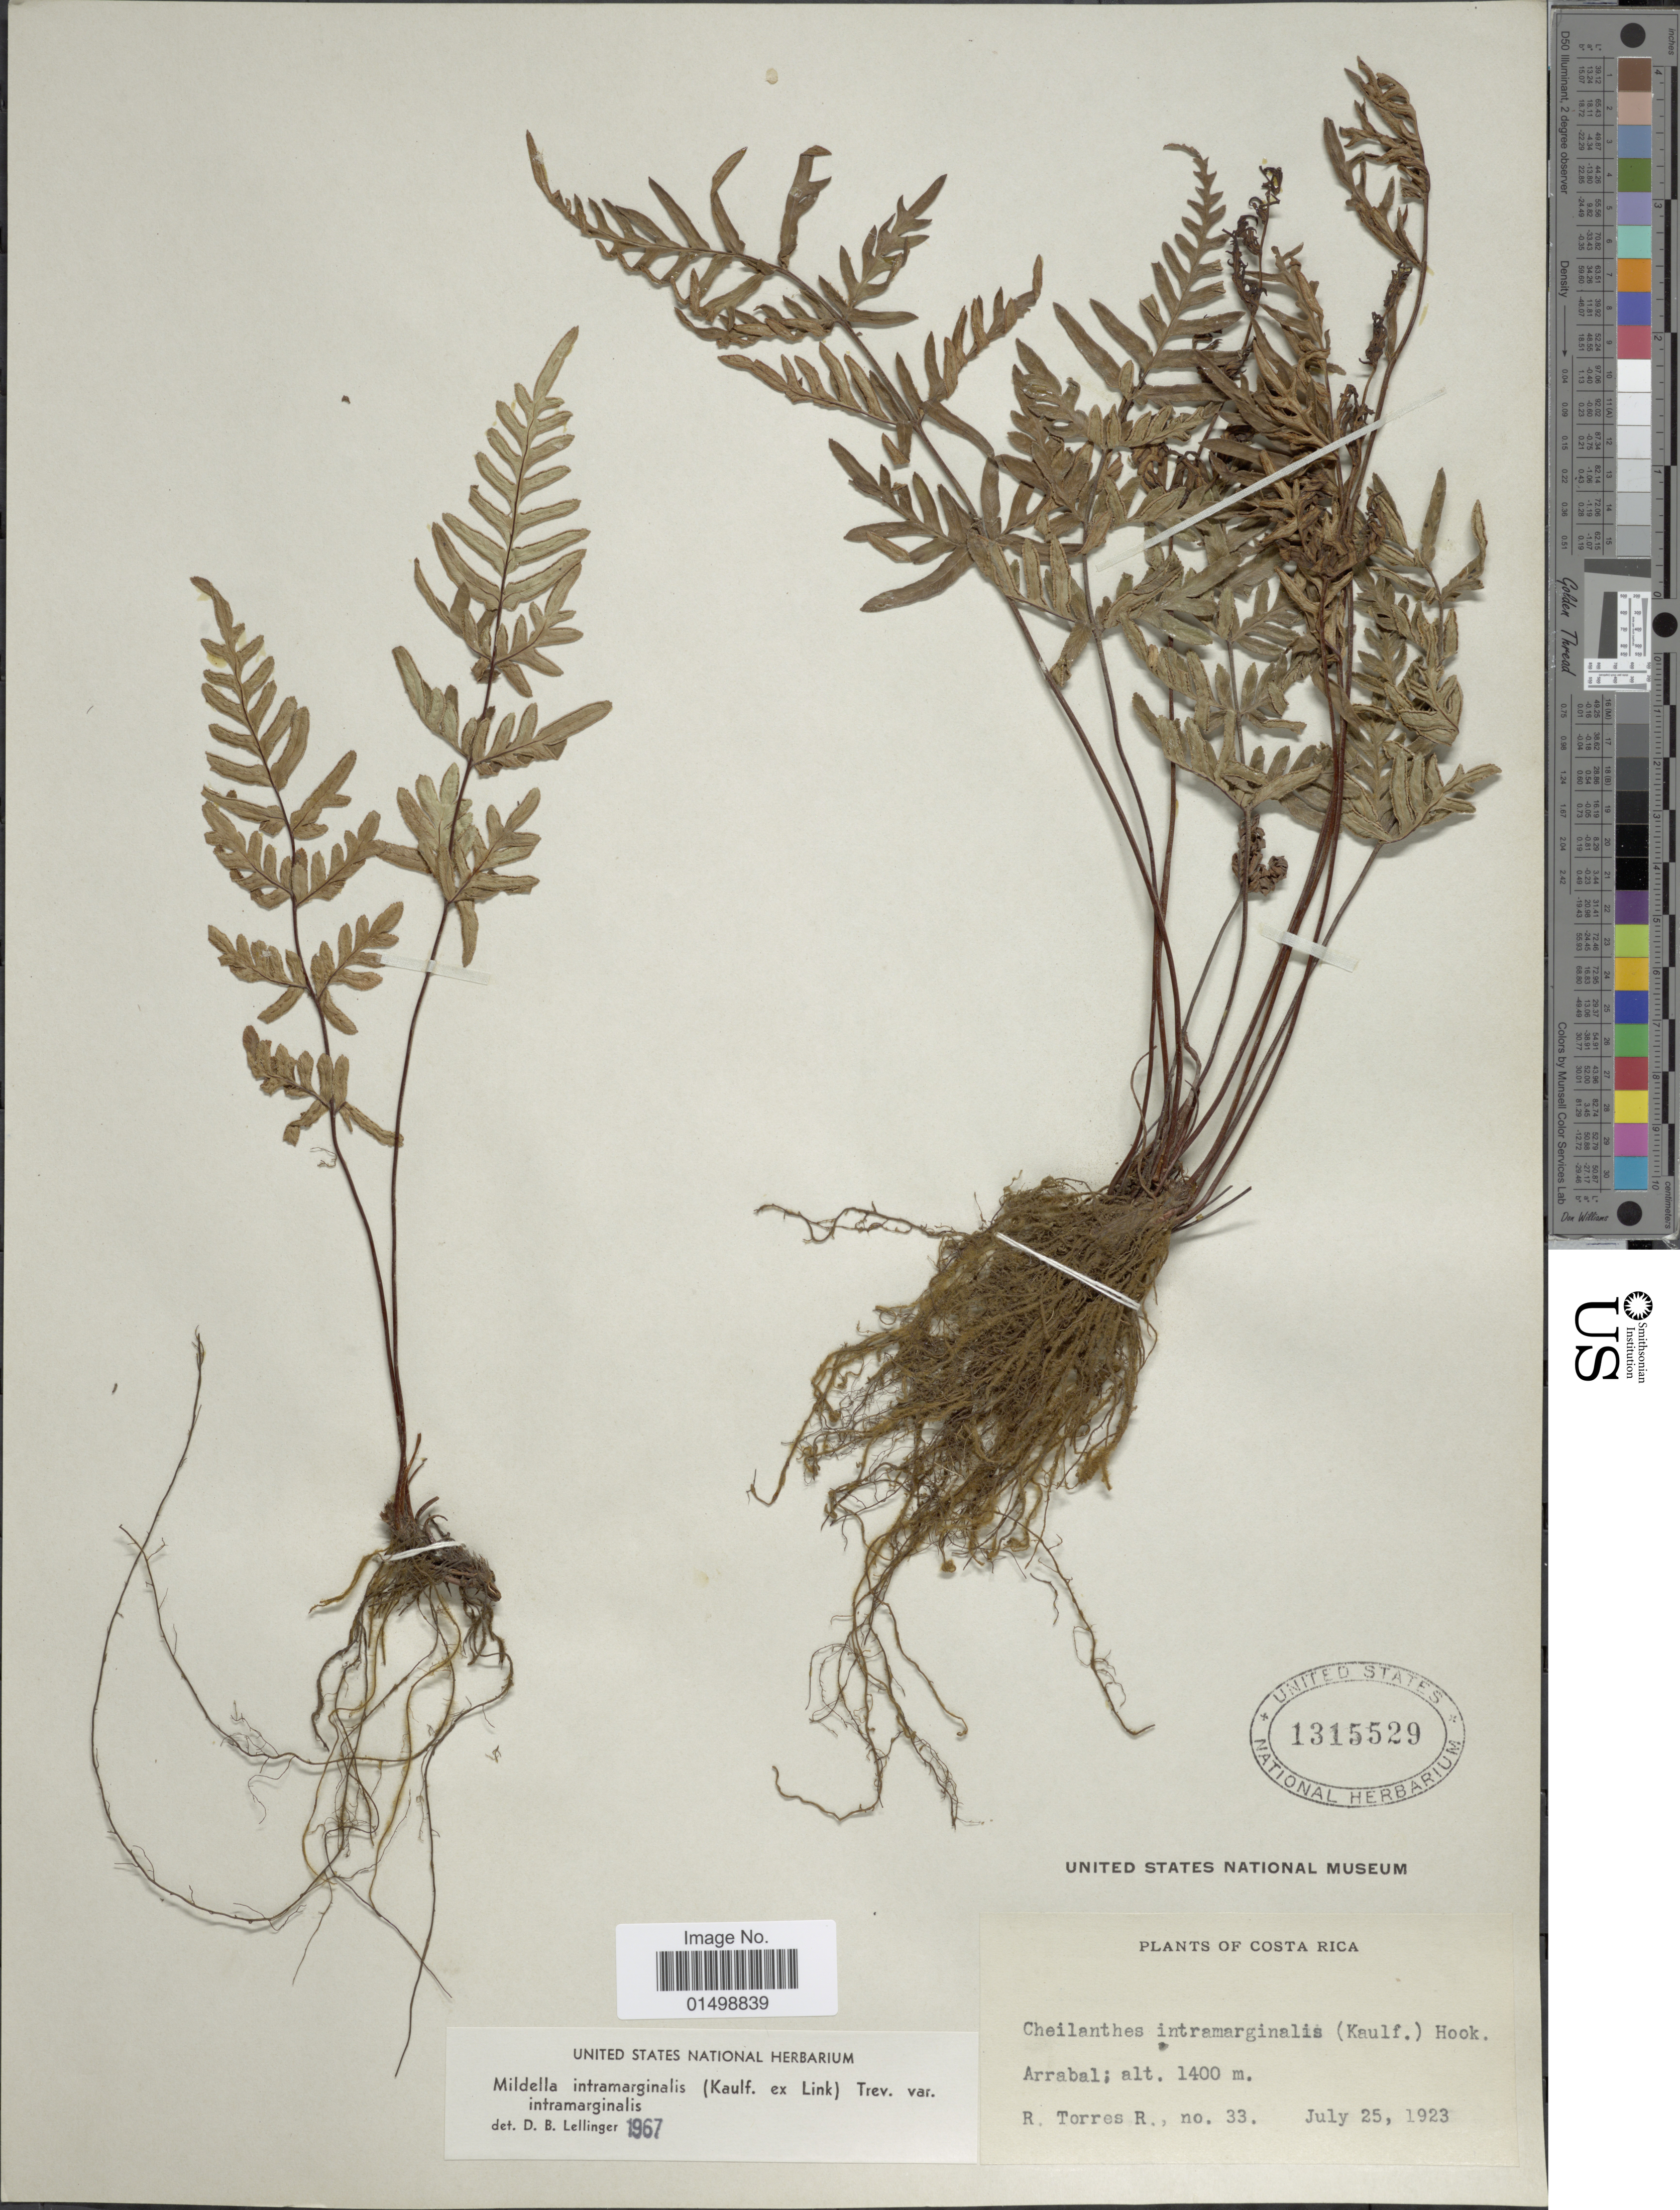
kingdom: Plantae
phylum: Tracheophyta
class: Polypodiopsida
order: Polypodiales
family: Pteridaceae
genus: Cheilanthes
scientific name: Cheilanthes intramarginalis var. intramarginalis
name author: (Kaulf.) Hook.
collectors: R. Torres R.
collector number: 33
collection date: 1923-07-25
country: Costa Rica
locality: Arrabal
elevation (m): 1400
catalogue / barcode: US 1315529